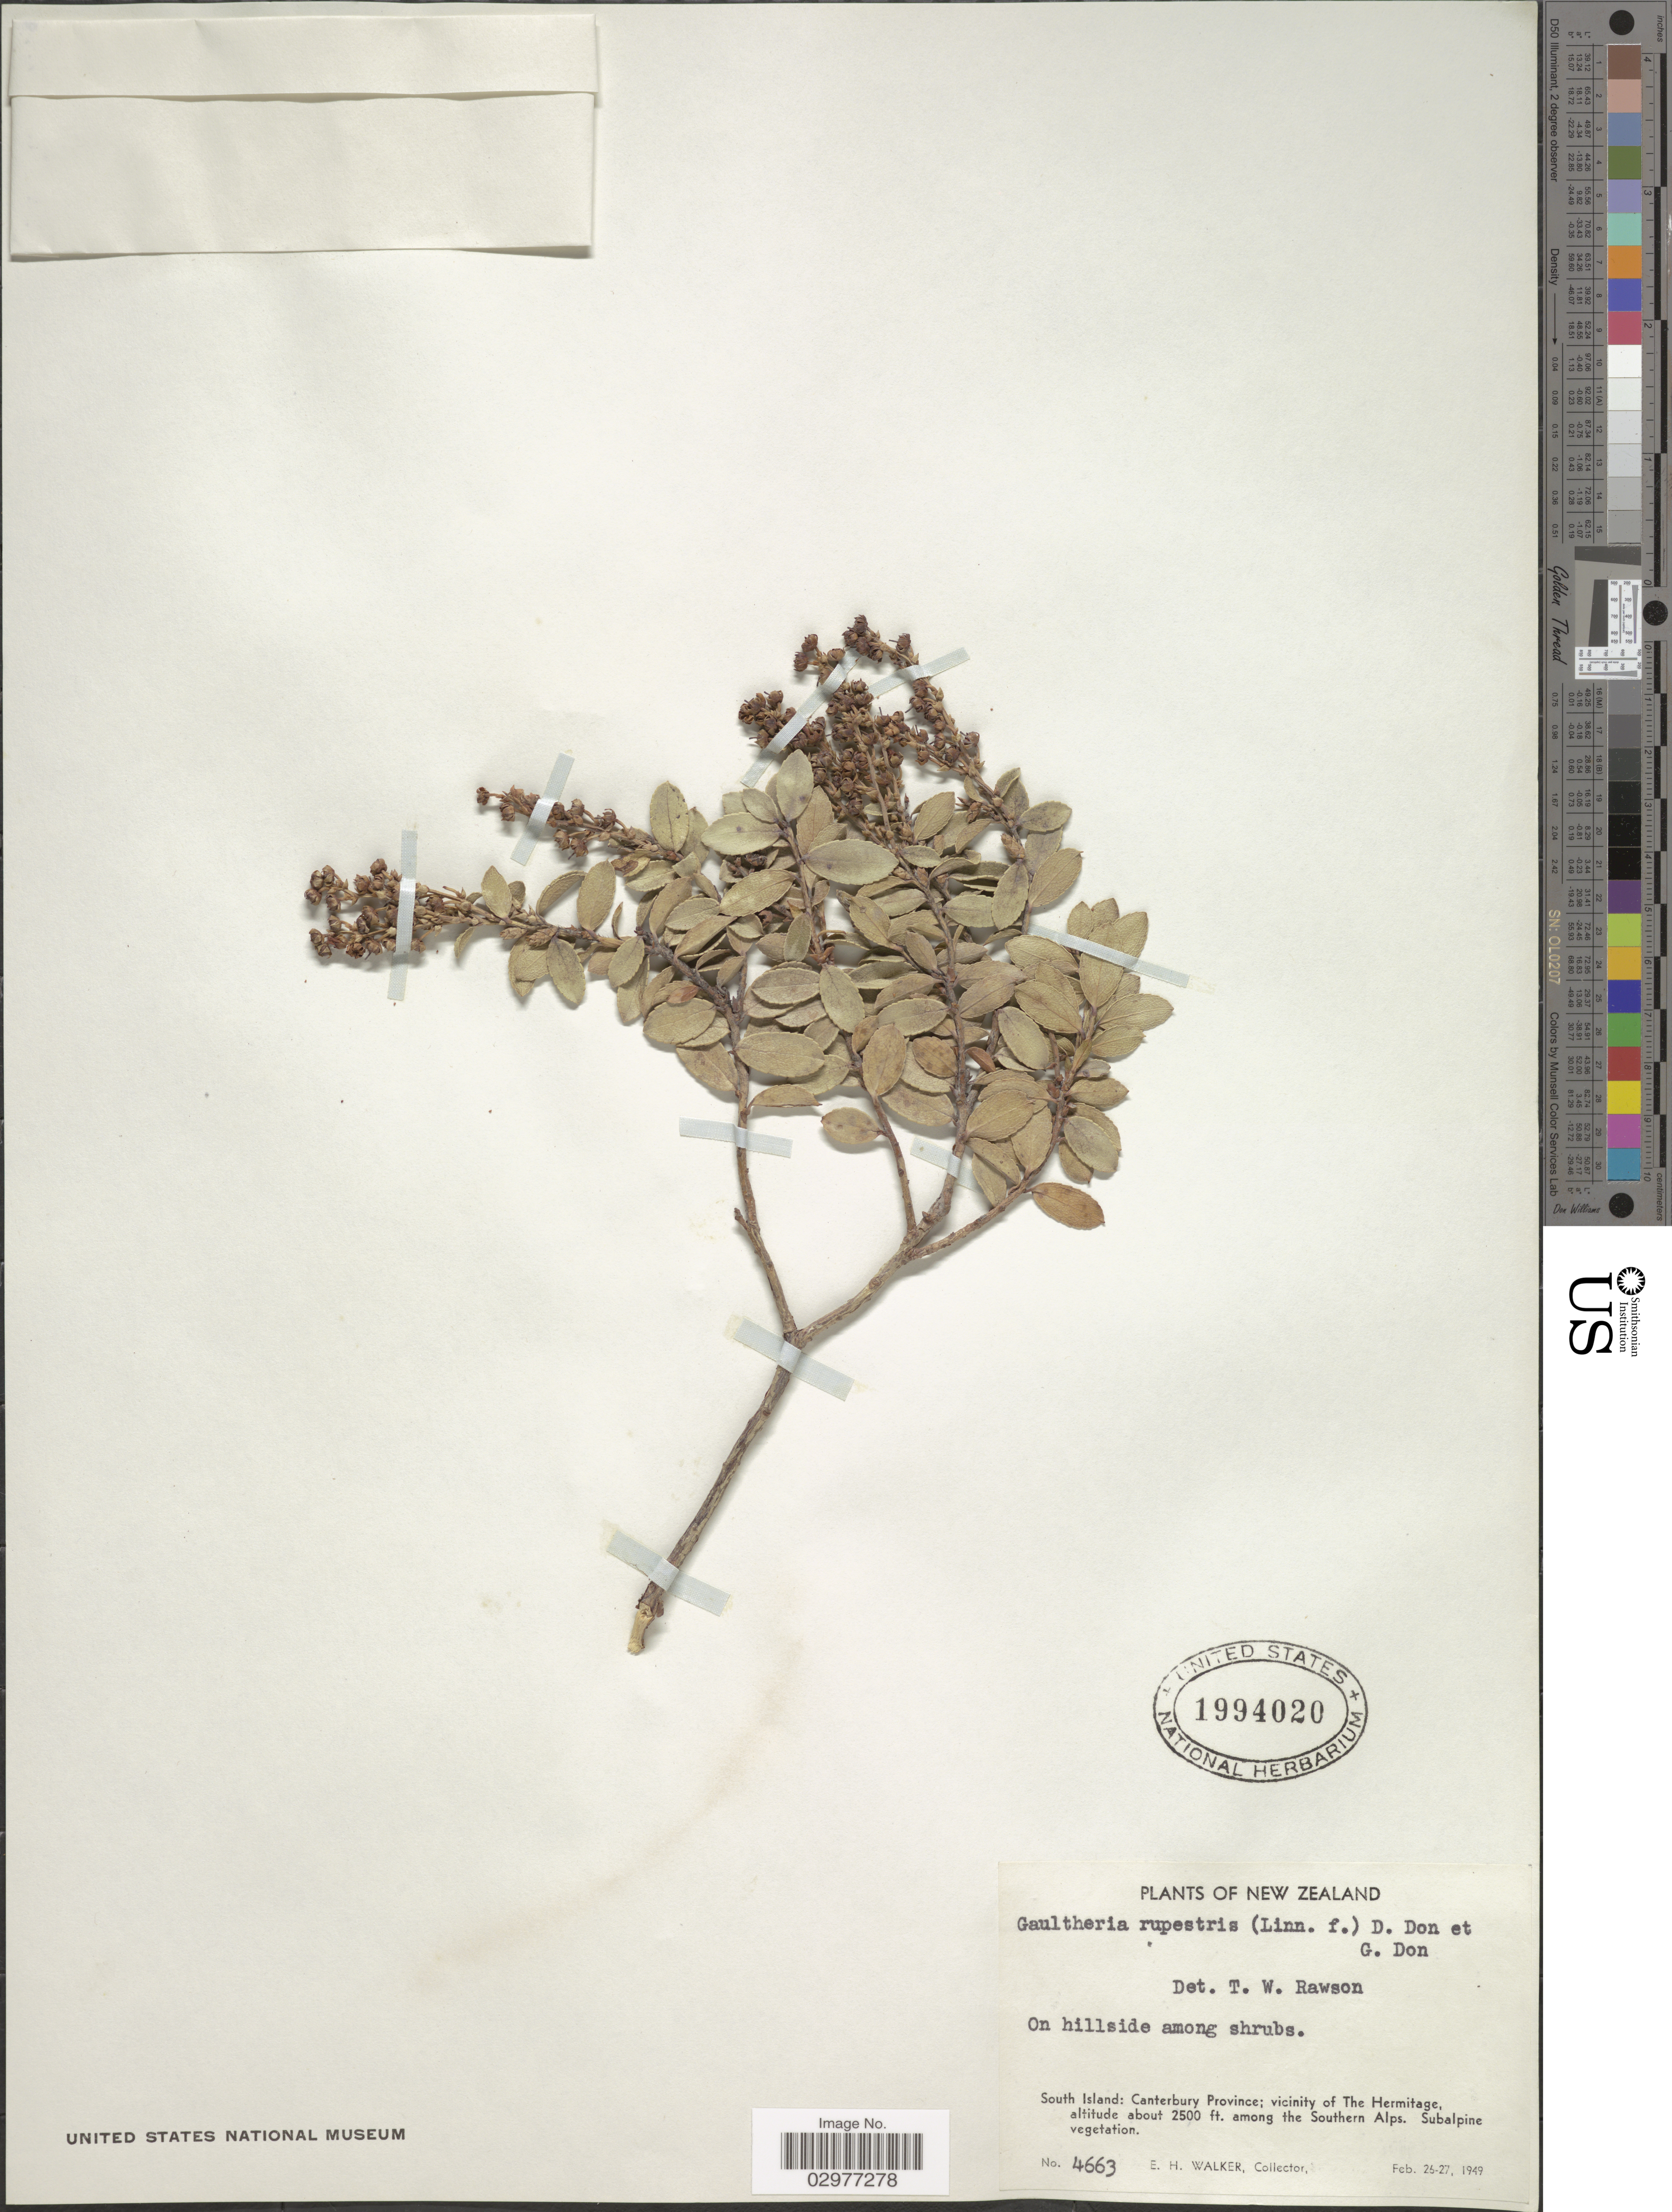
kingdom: Plantae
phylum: Tracheophyta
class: Magnoliopsida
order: Ericales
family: Ericaceae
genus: Gaultheria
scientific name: Gaultheria rupestris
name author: (L. f.) R. Br.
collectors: E. H. Walker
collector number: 4663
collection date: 1949-02-26/1949-02-27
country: New Zealand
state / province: Canterbury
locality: South Island; vicinity of The Hermitage, among the Southern Alps. Subalpine vegetation.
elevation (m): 762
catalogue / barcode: US 1994020